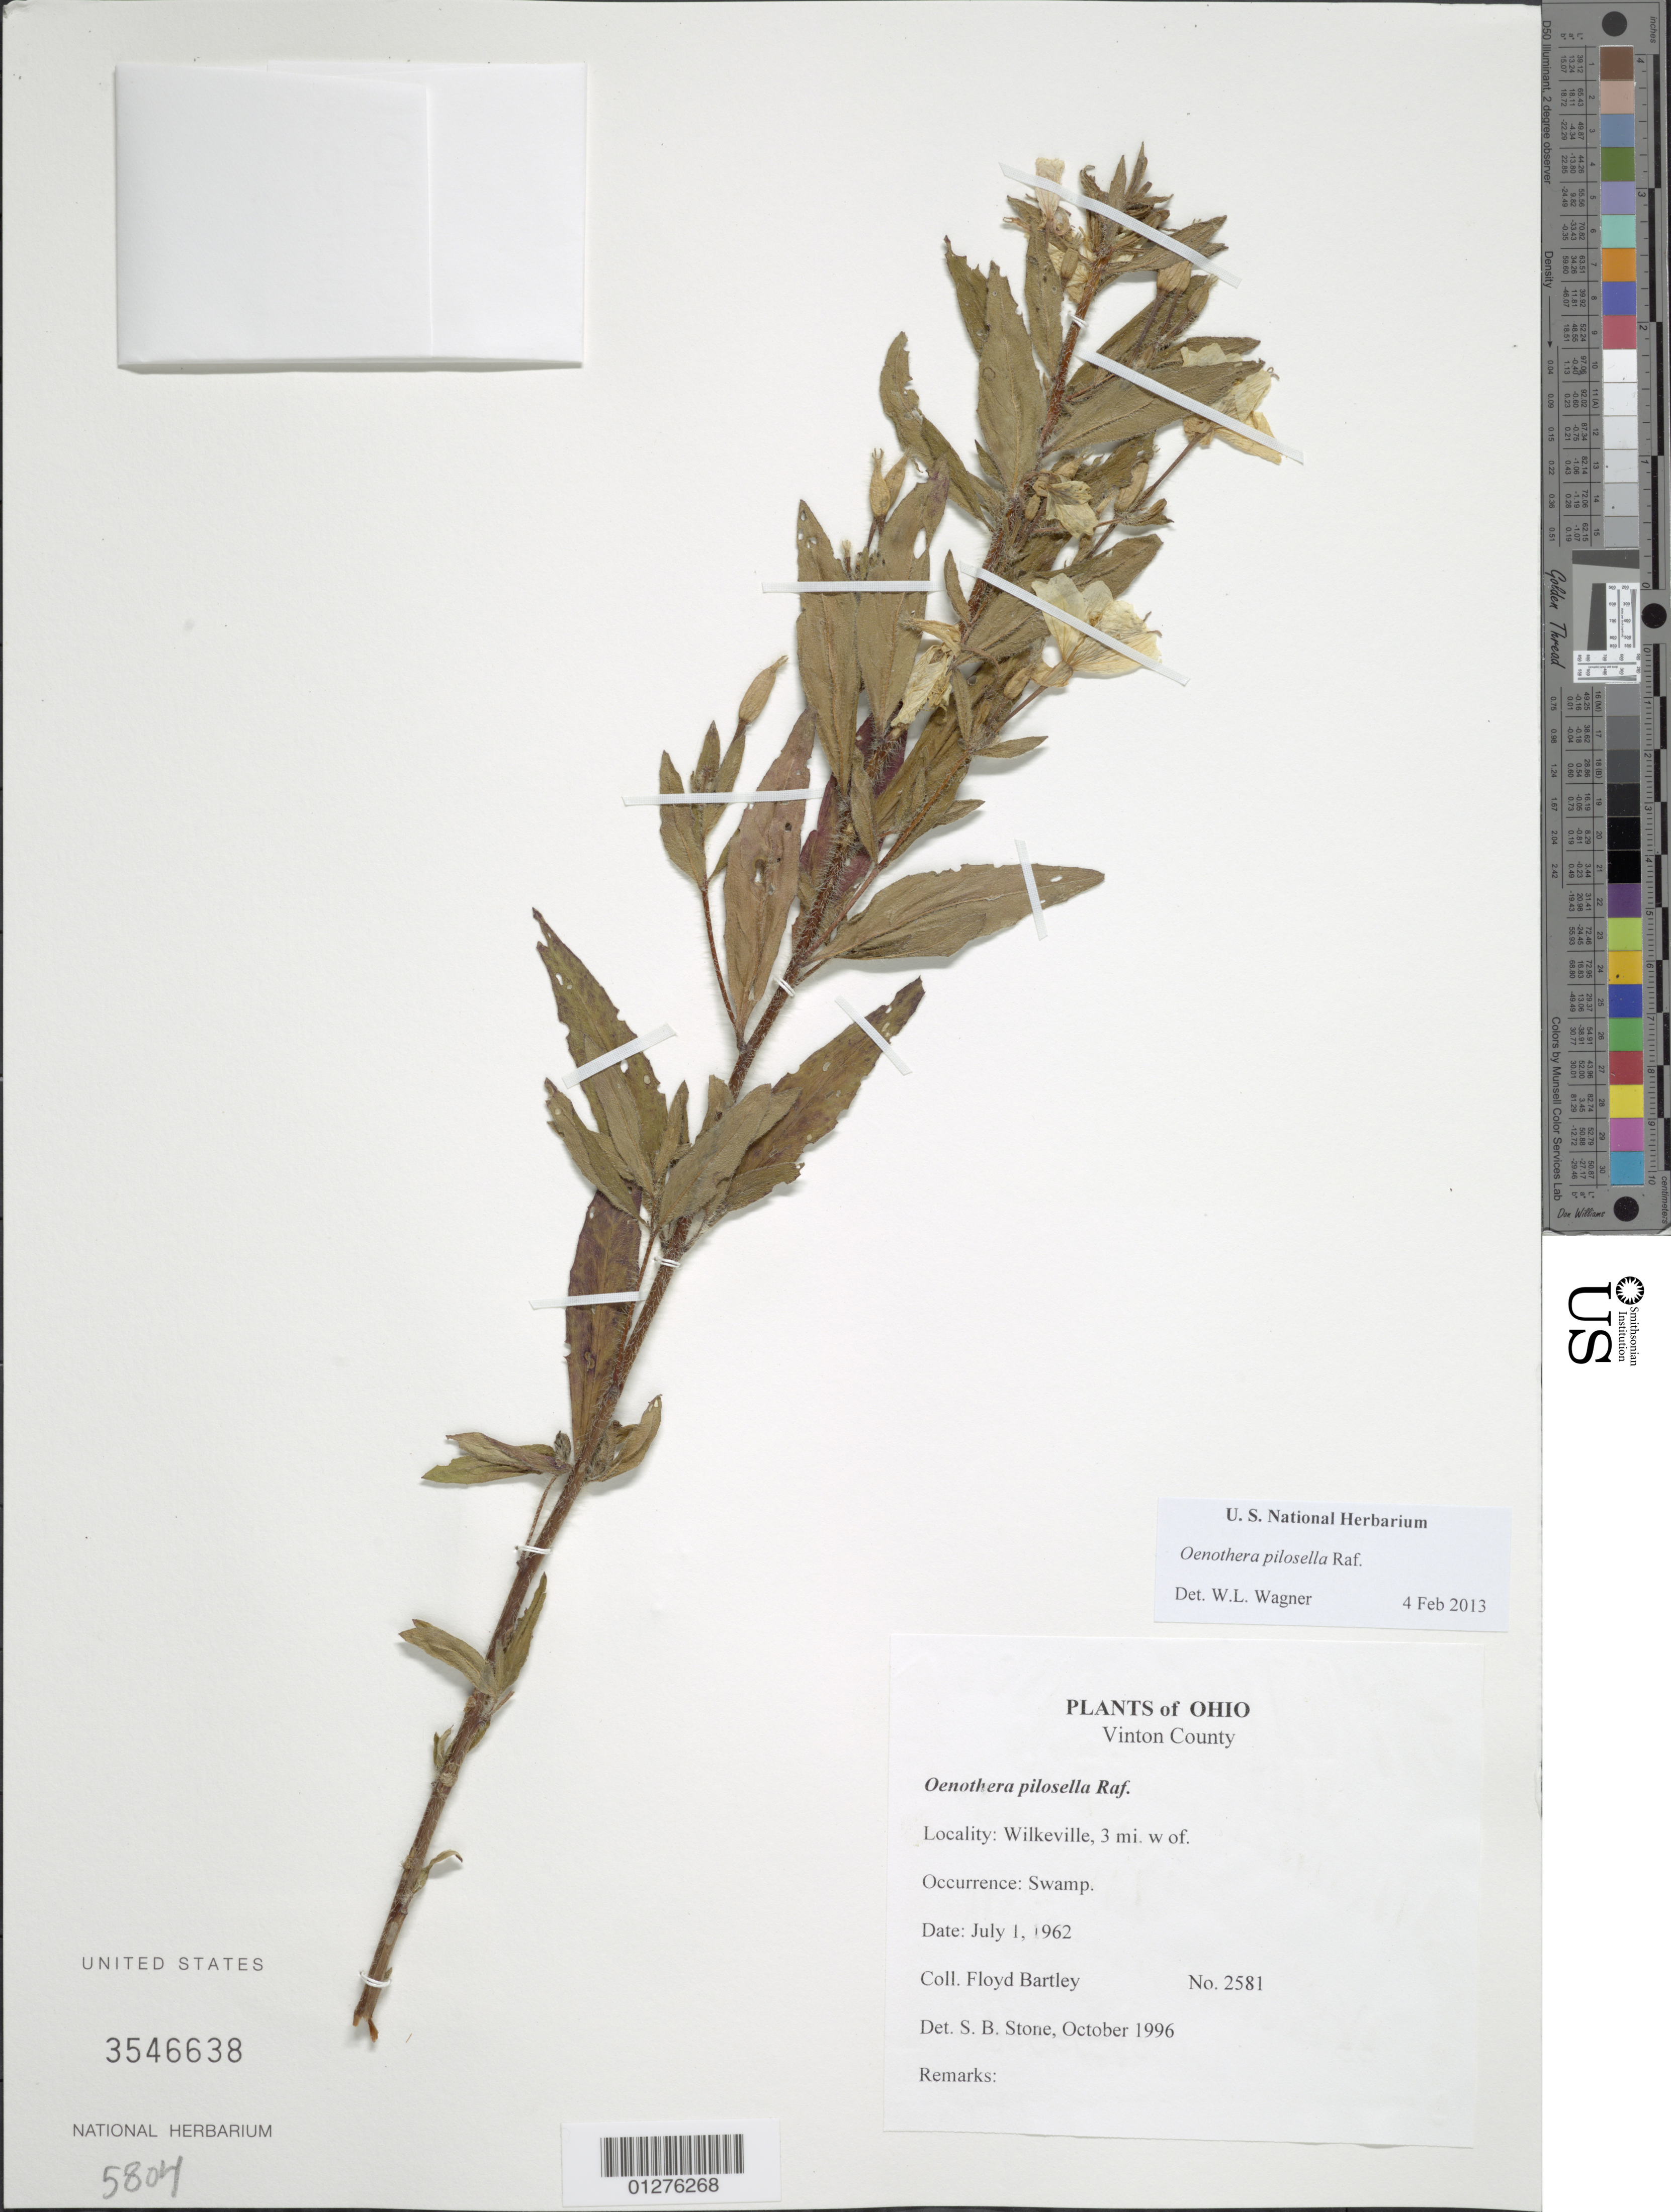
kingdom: Plantae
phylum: Tracheophyta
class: Magnoliopsida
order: Myrtales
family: Onagraceae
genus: Oenothera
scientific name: Oenothera pilosella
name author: Raf.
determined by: Wagner, W. L., (BOT), Smithsonian Institution - National Museum of Natural History (UNITED STATES)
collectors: F. Bartley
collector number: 2581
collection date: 1962-07-01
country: United States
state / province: Ohio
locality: Wilkeville, 3 miles w of.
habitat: Swamp.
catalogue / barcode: US 3546638